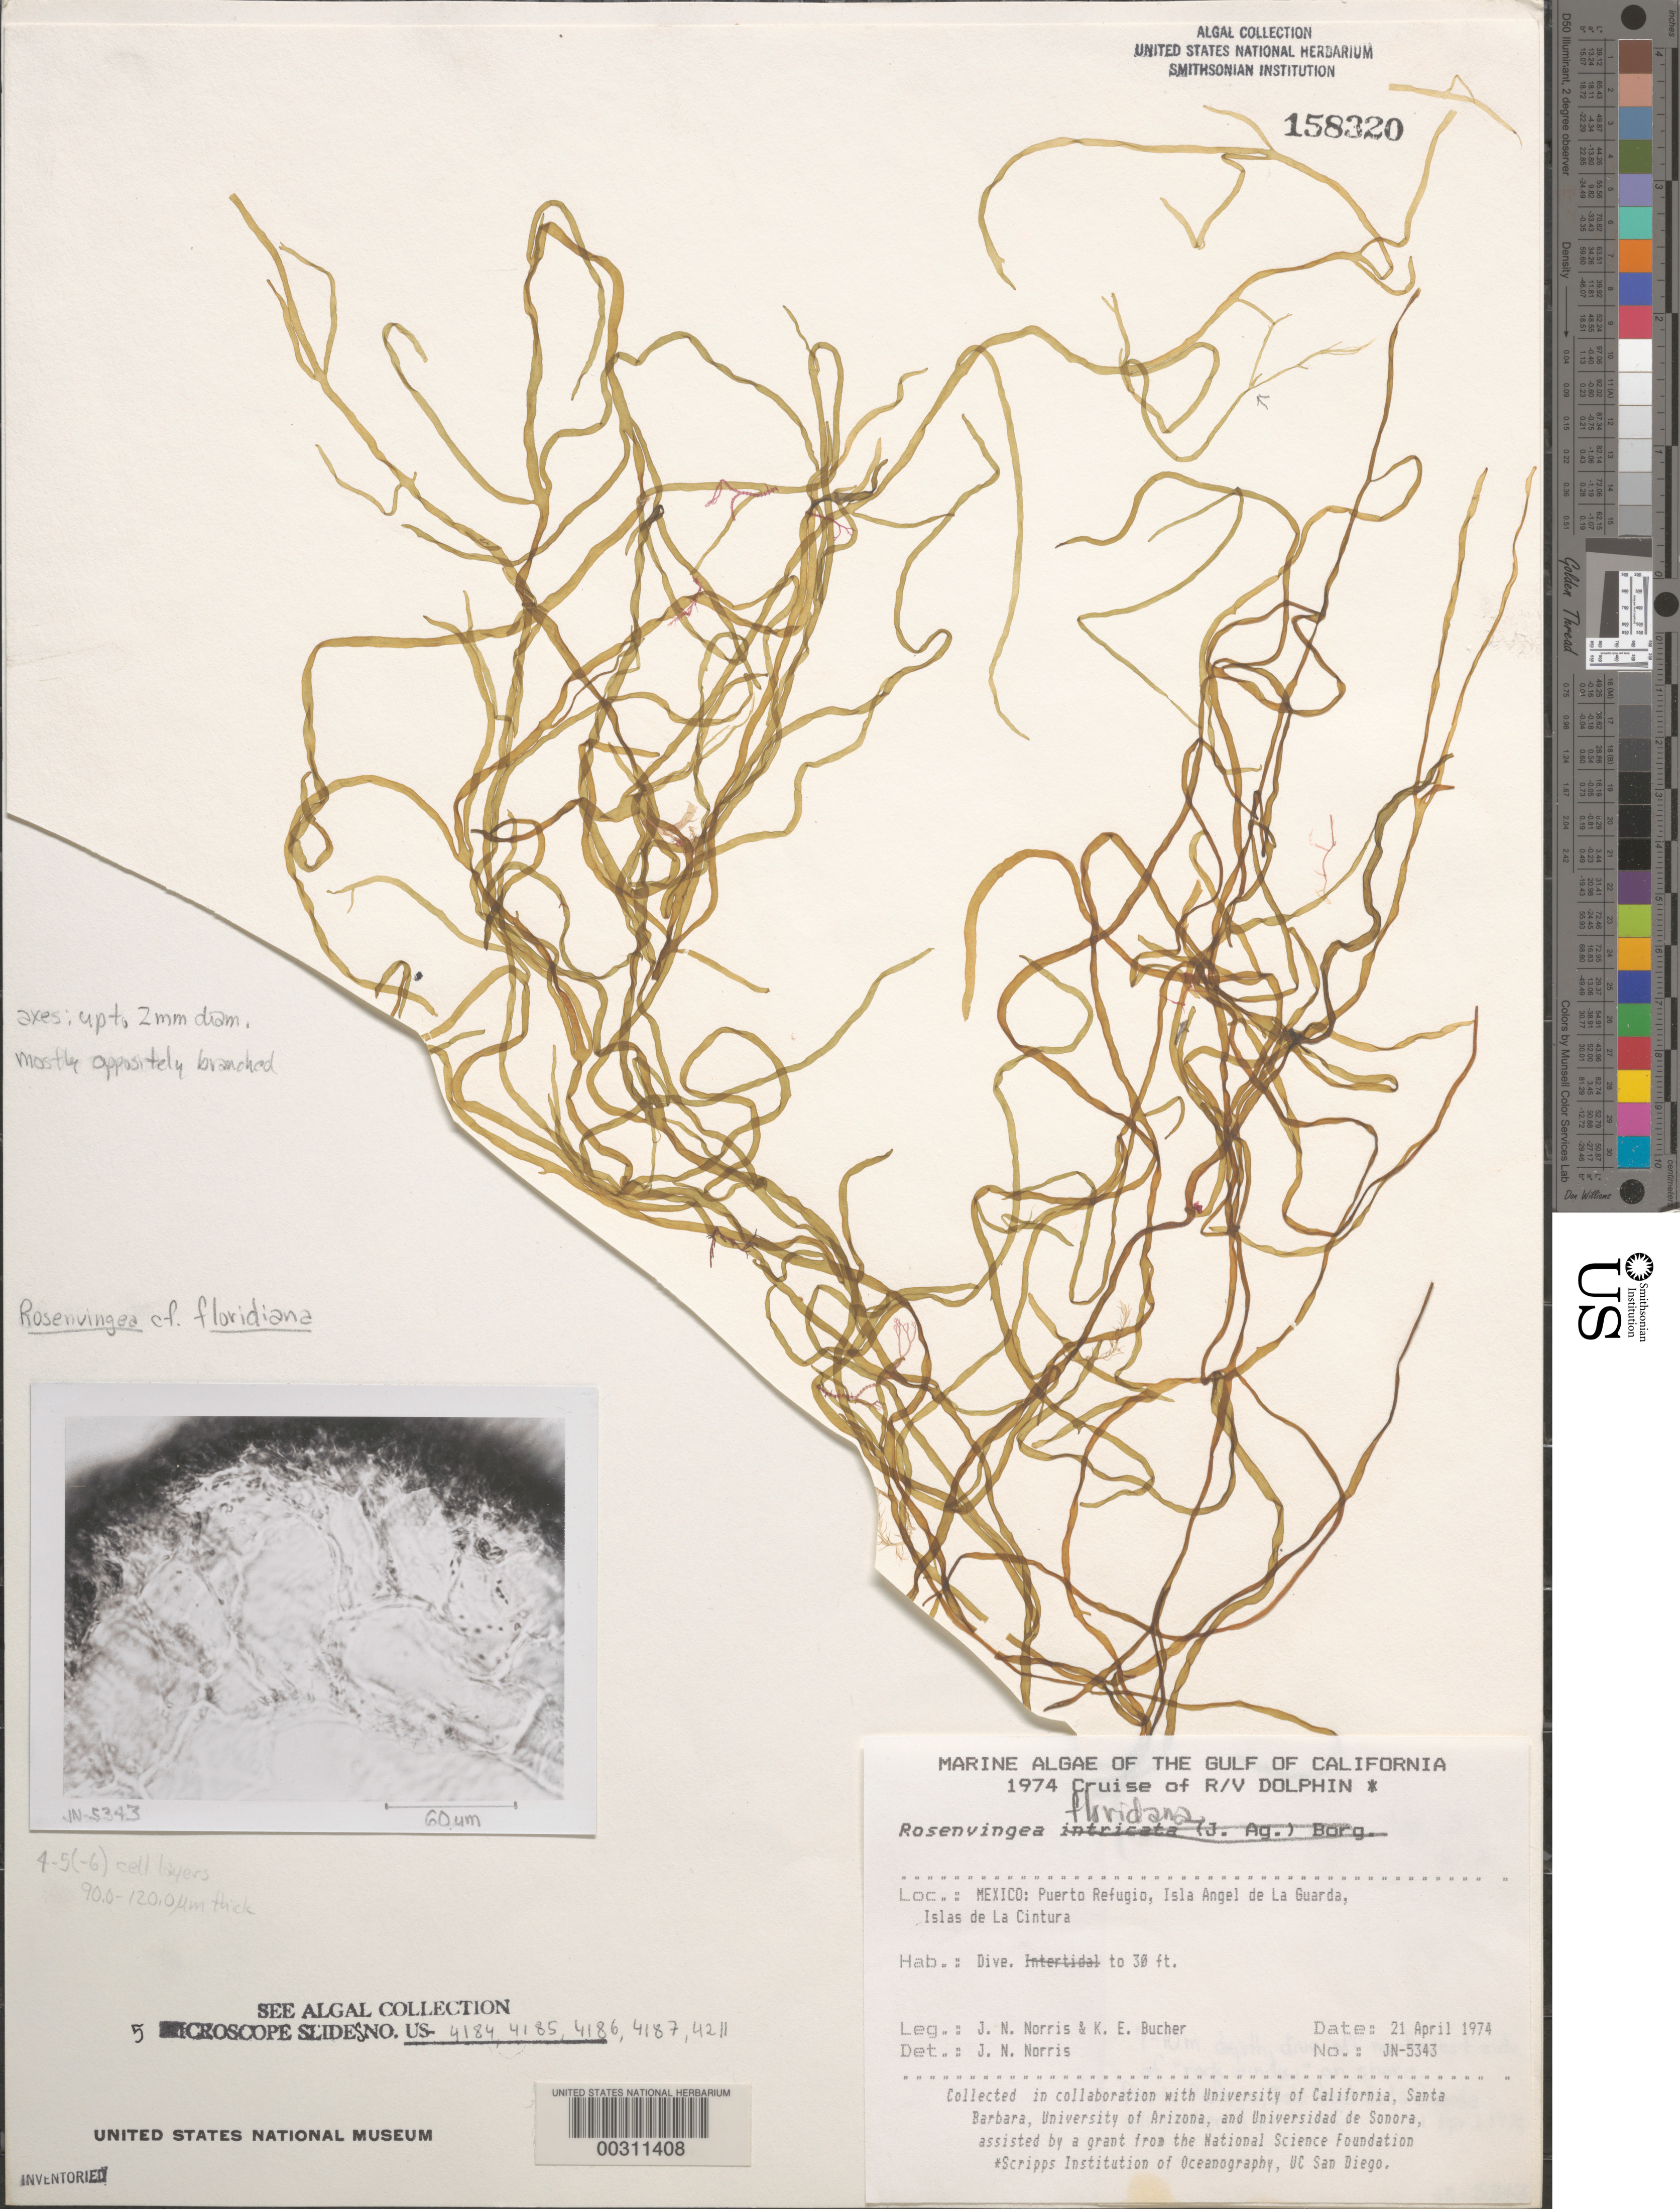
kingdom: Chromista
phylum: Ochrophyta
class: Phaeophyceae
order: Scytosiphonales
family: Scytosiphonaceae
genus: Rosenvingea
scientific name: Rosenvingea floridana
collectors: J. N. Norris & K. E. Bucher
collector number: JN-5343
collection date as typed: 21 Apr 1974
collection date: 1974-04-21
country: Mexico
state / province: Baja California Norte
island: Isla Angel de la Guarda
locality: Puerto Refugio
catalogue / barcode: US 158320